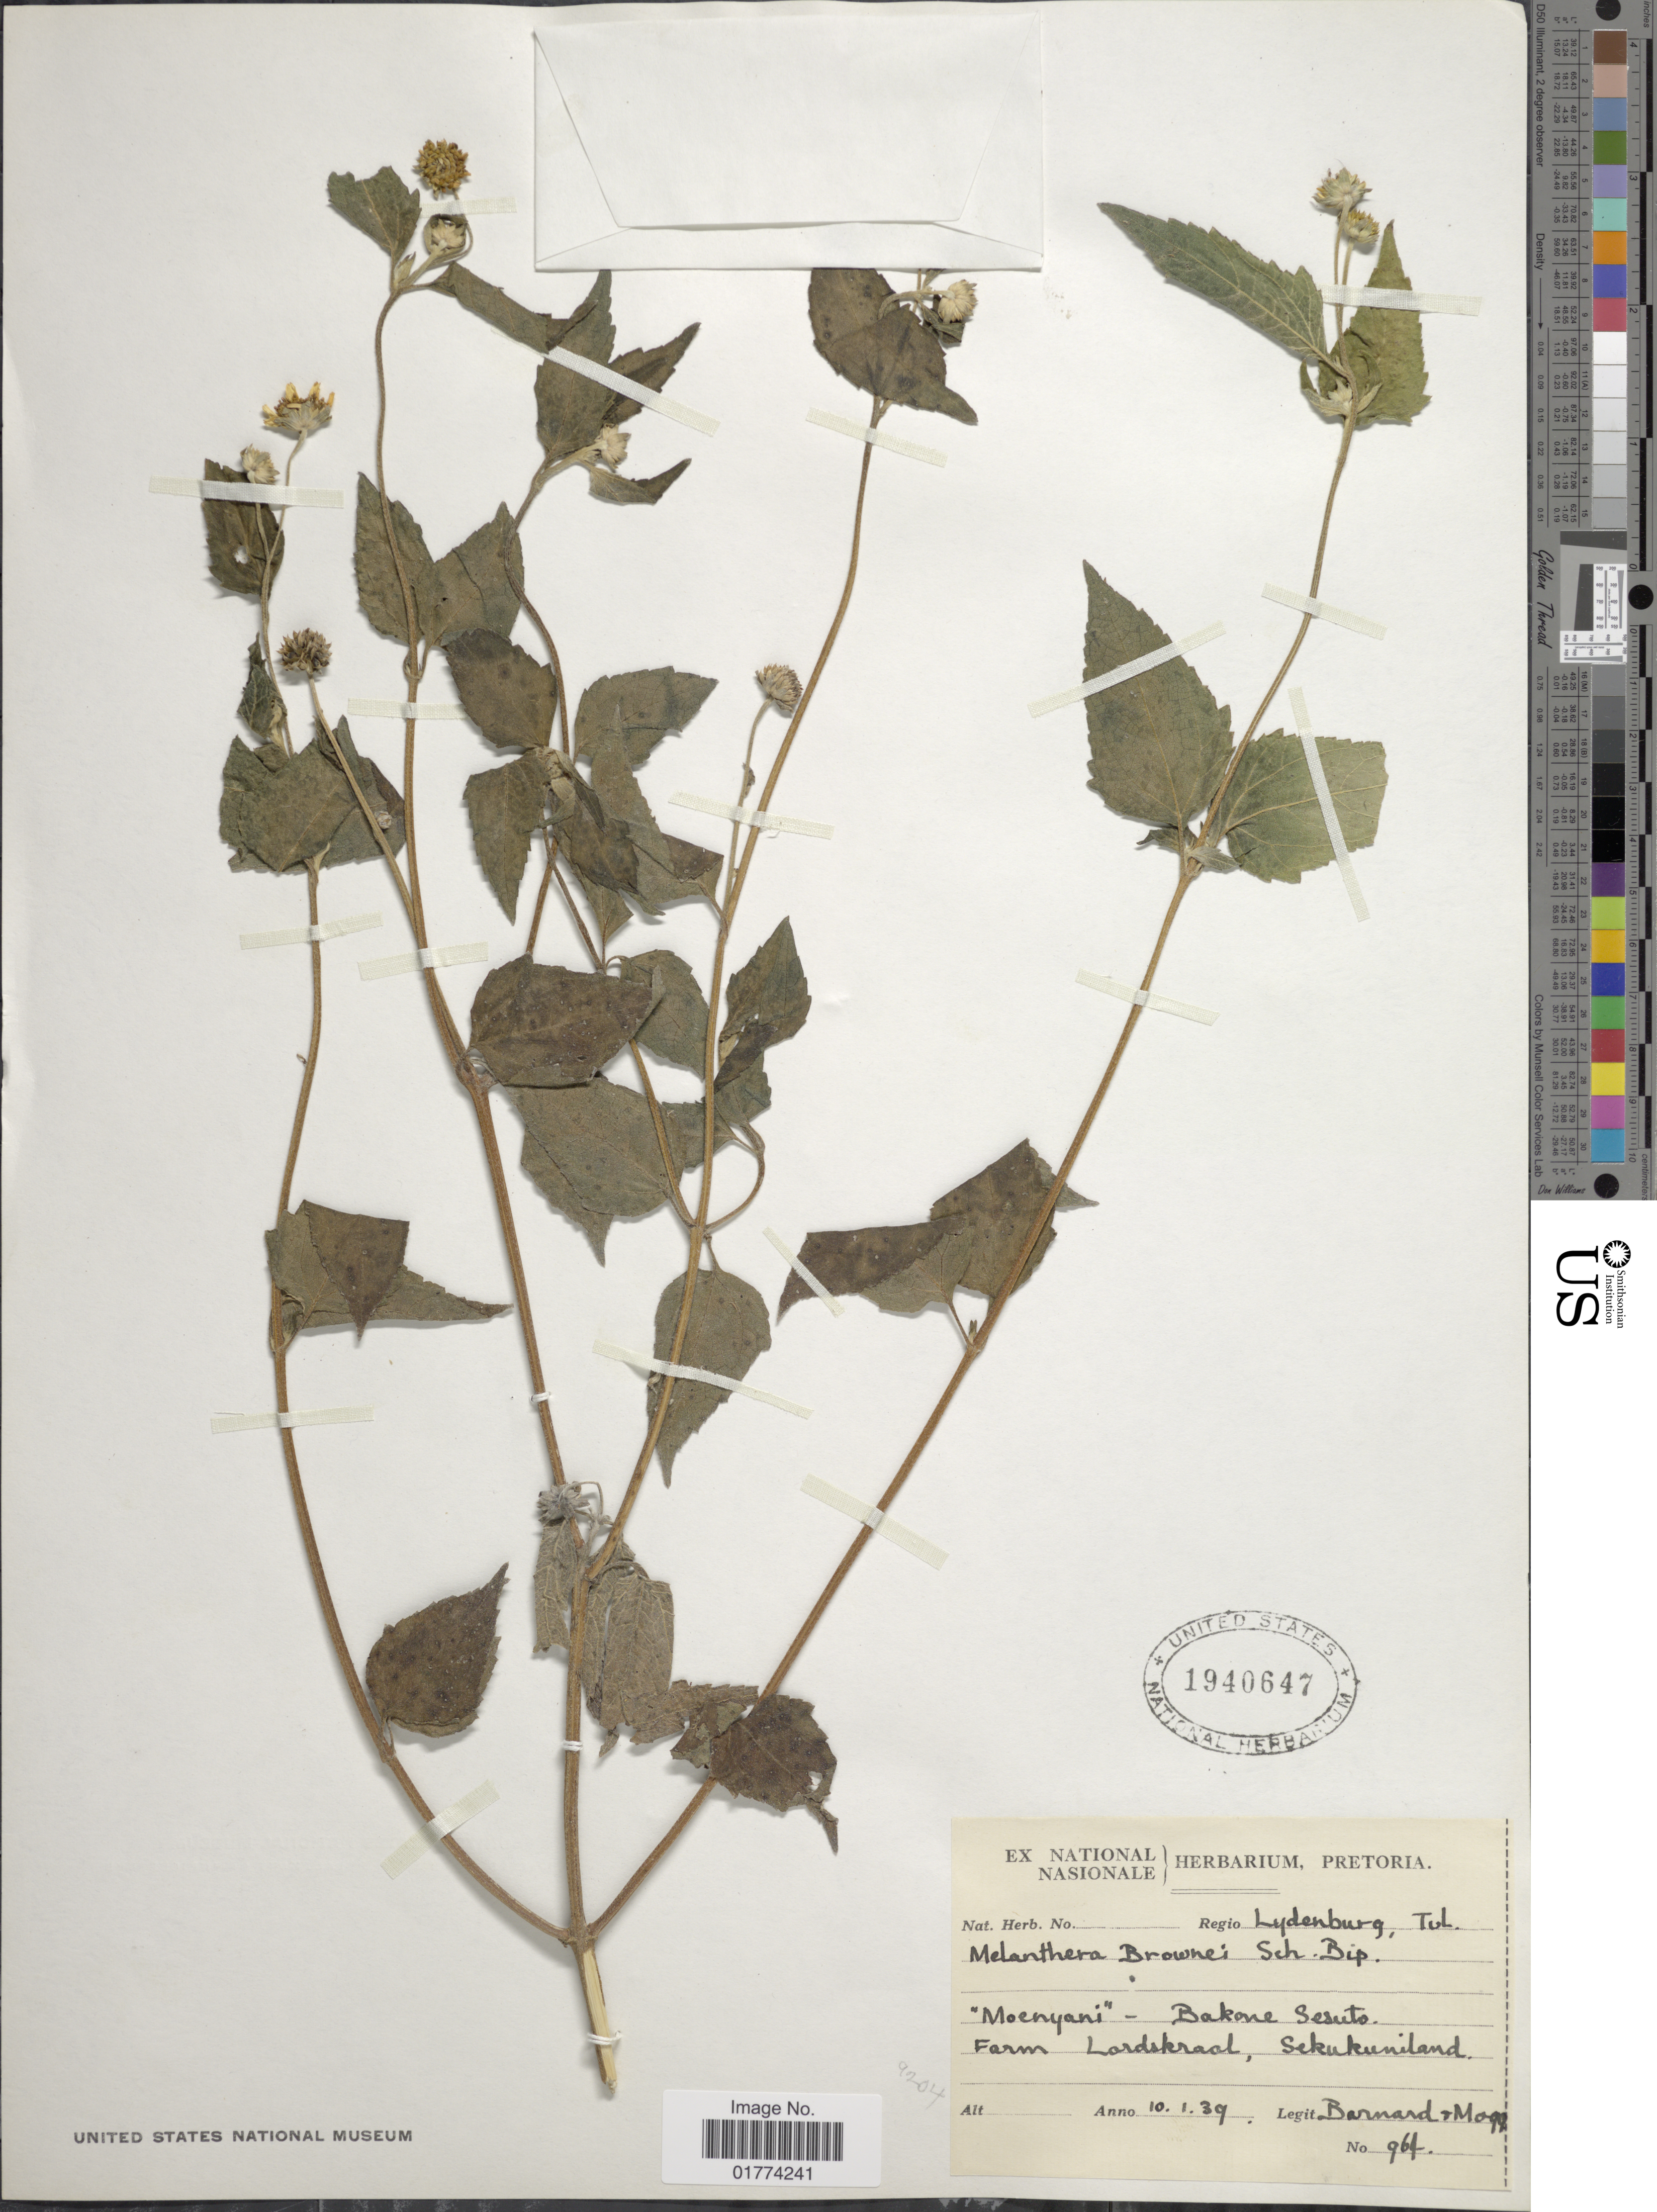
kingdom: Plantae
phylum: Tracheophyta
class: Magnoliopsida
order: Asterales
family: Asteraceae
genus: Melanthera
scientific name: Melanthera scandens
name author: (Schumach. & Thonn.) Brenan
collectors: -. Barnard & -. Mogg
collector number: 964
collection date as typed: Transcribed d/m/y: 10/1/39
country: South Africa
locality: Regio Lydenburg, Tvl. bakone Sesuto. Farm Lordskraal, Sekukuniland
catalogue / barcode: US 1940647